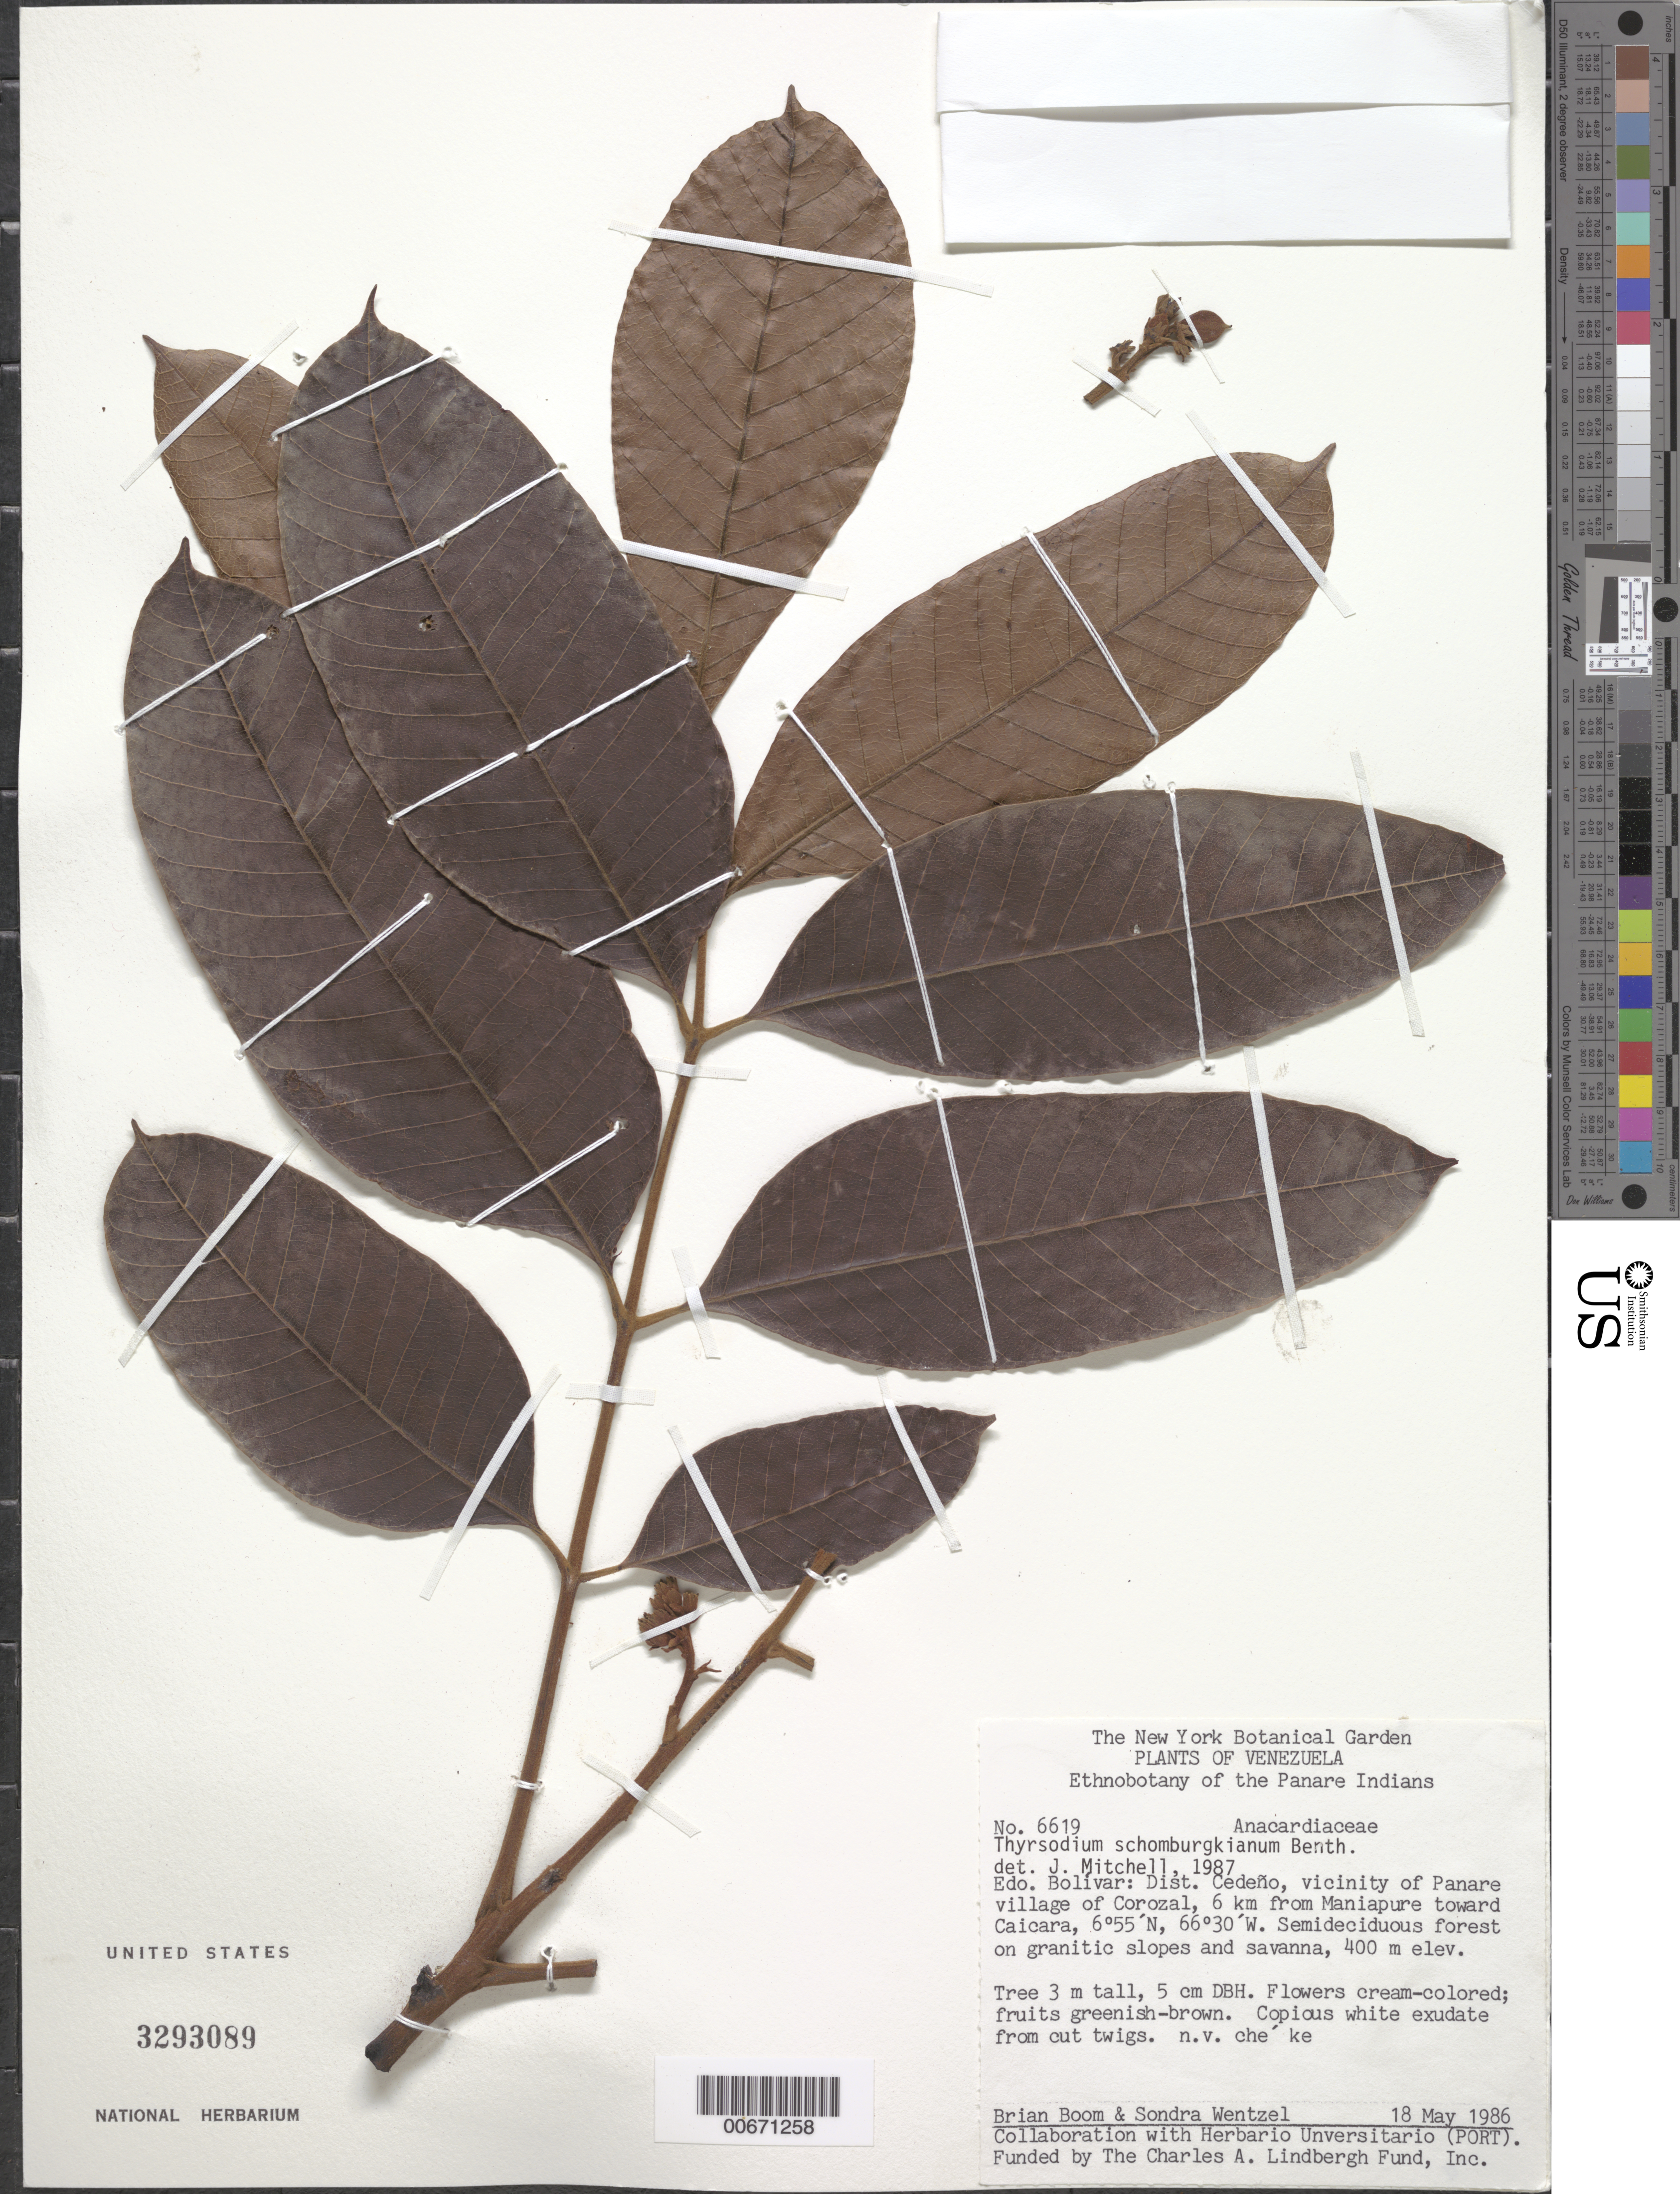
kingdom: Plantae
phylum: Tracheophyta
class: Magnoliopsida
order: Sapindales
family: Anacardiaceae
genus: Thyrsodium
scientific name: Thyrsodium schomburgkianum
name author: Benth.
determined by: Mitchell, John D.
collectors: B. M. Boom & S. Wentzel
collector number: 6619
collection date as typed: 18-May-86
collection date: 1986-05-18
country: Venezuela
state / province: Bolívar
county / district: Cedeño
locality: Panare village of Corozal, vic., 6 km from Maniapure toward Caicara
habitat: Semideciduous forest on granitic slopes and savanna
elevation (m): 400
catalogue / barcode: US 3293089